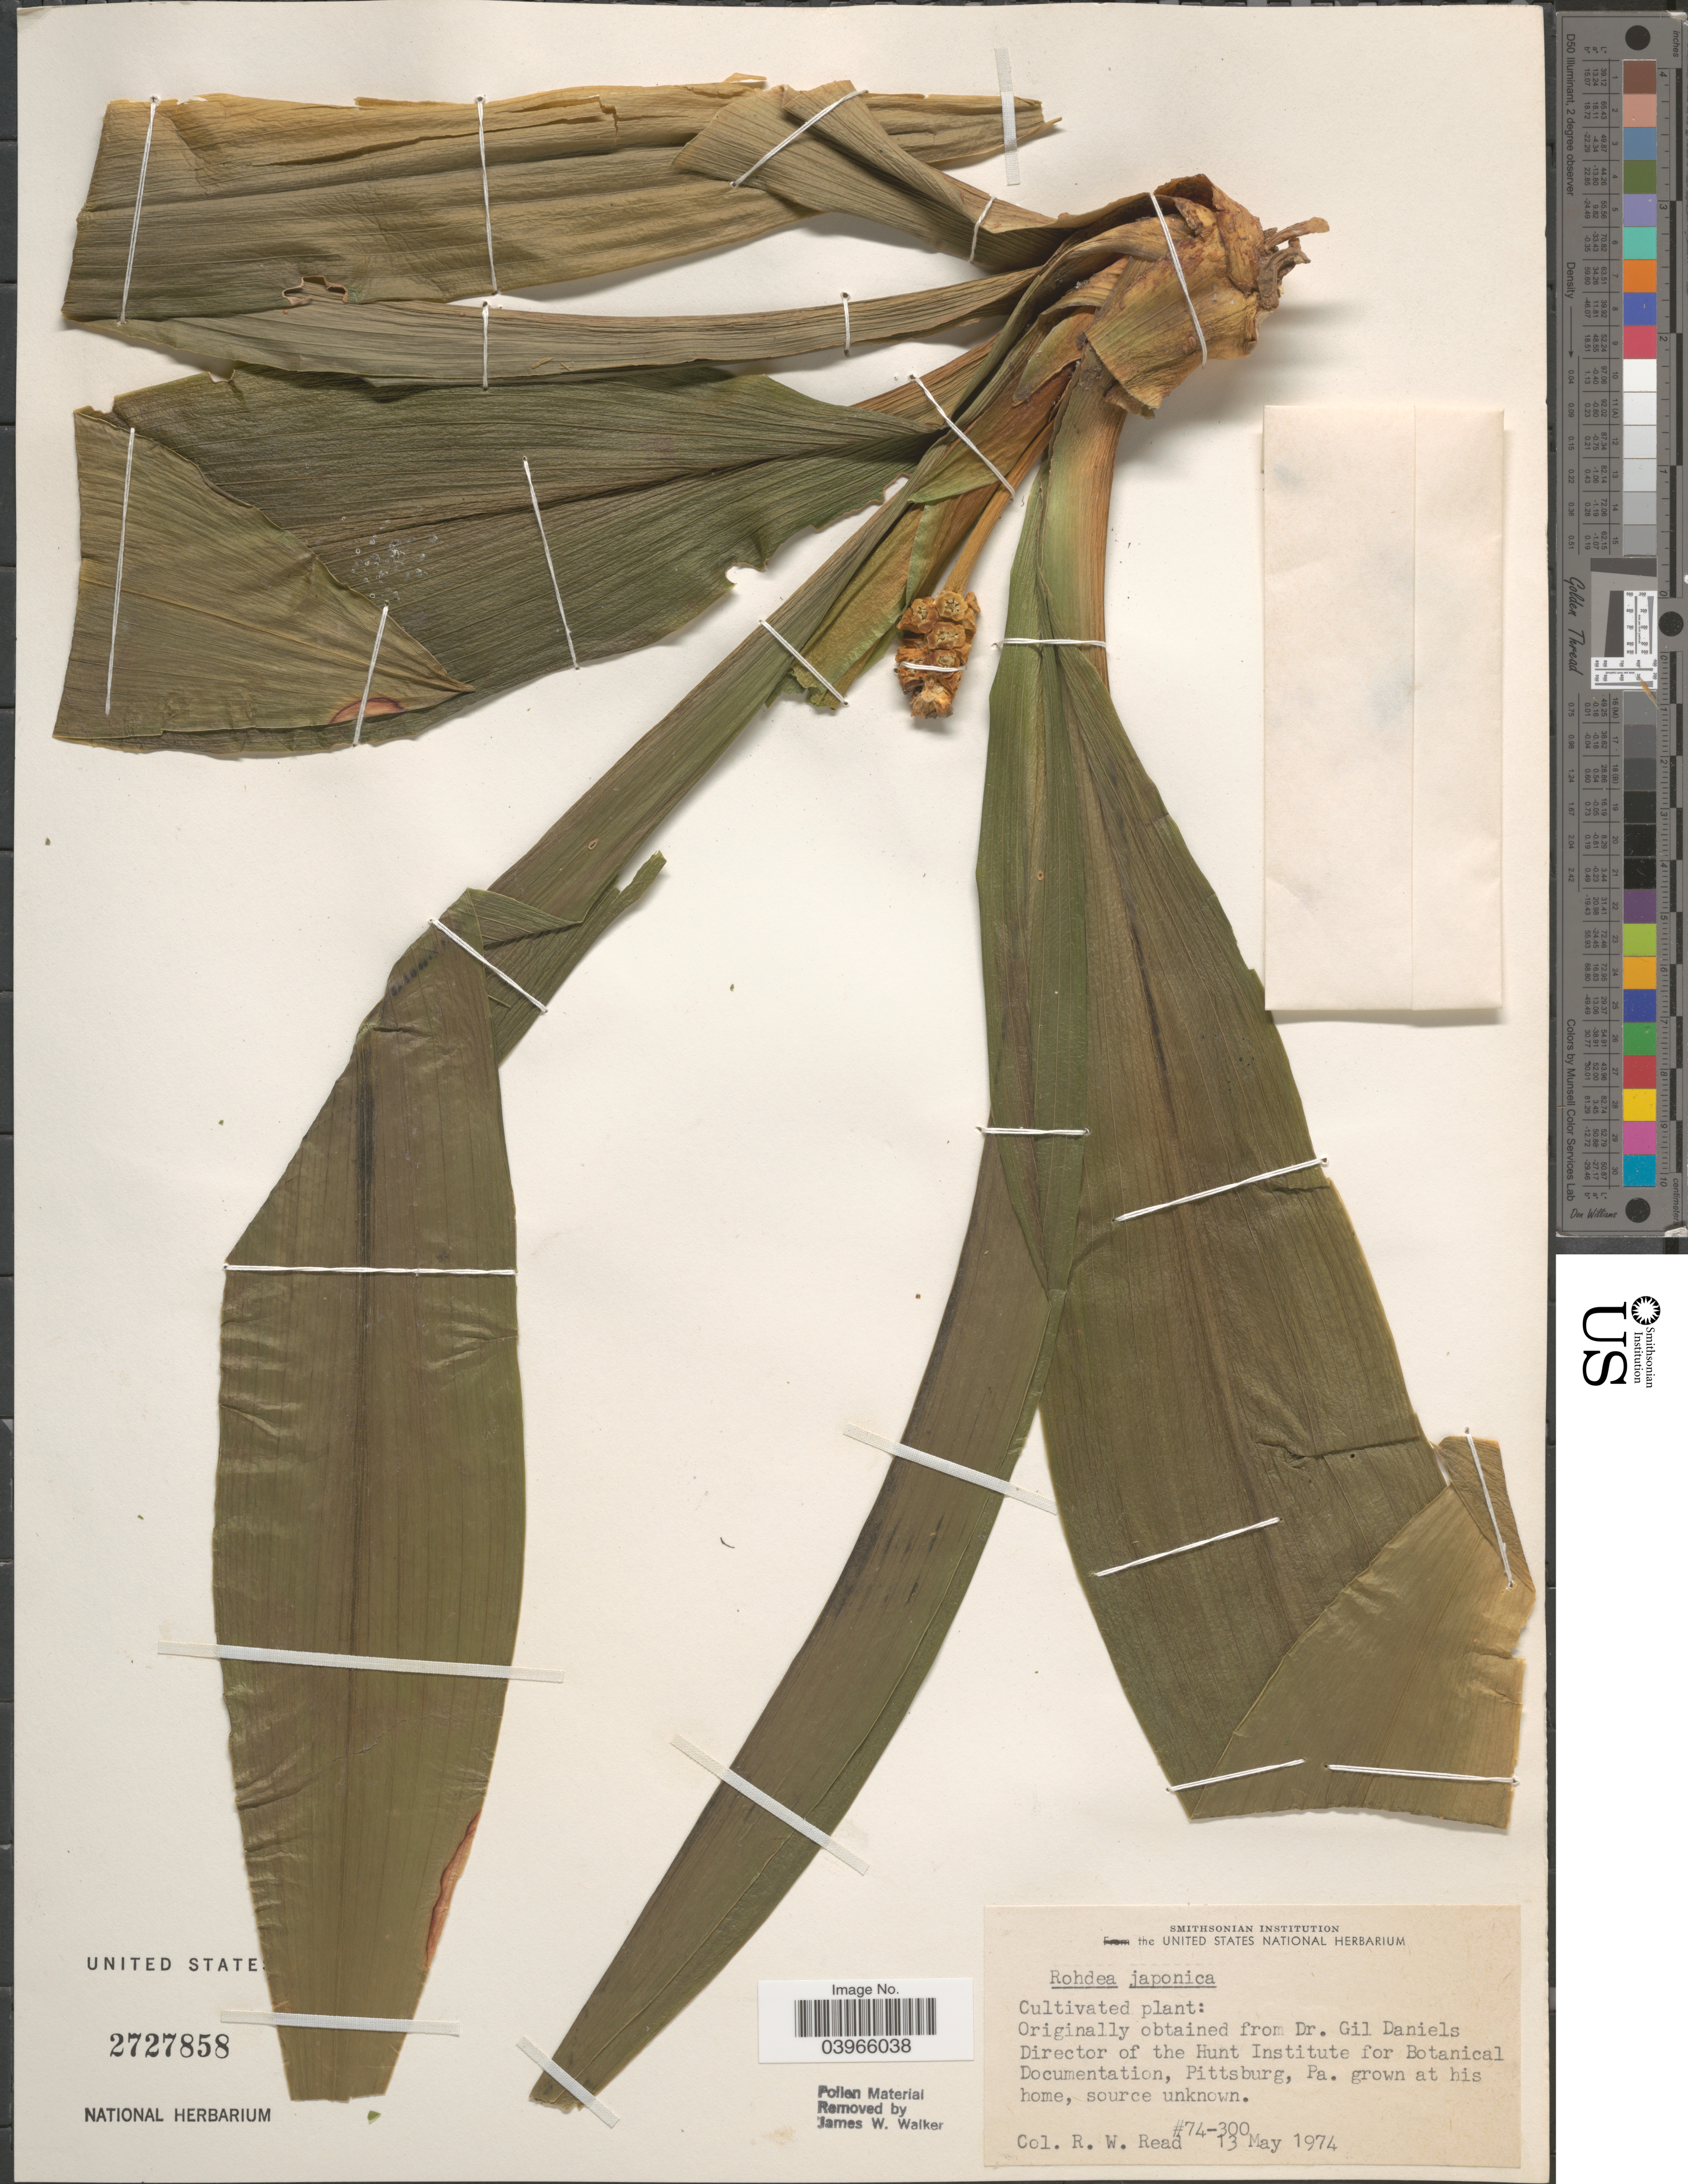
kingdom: Plantae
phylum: Tracheophyta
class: Liliopsida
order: Asparagales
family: Asparagaceae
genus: Rohdea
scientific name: Rohdea japonica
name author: (Thunb.) Roth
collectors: R. W. Read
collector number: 74-300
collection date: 1974-05-13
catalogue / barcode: US 2727858